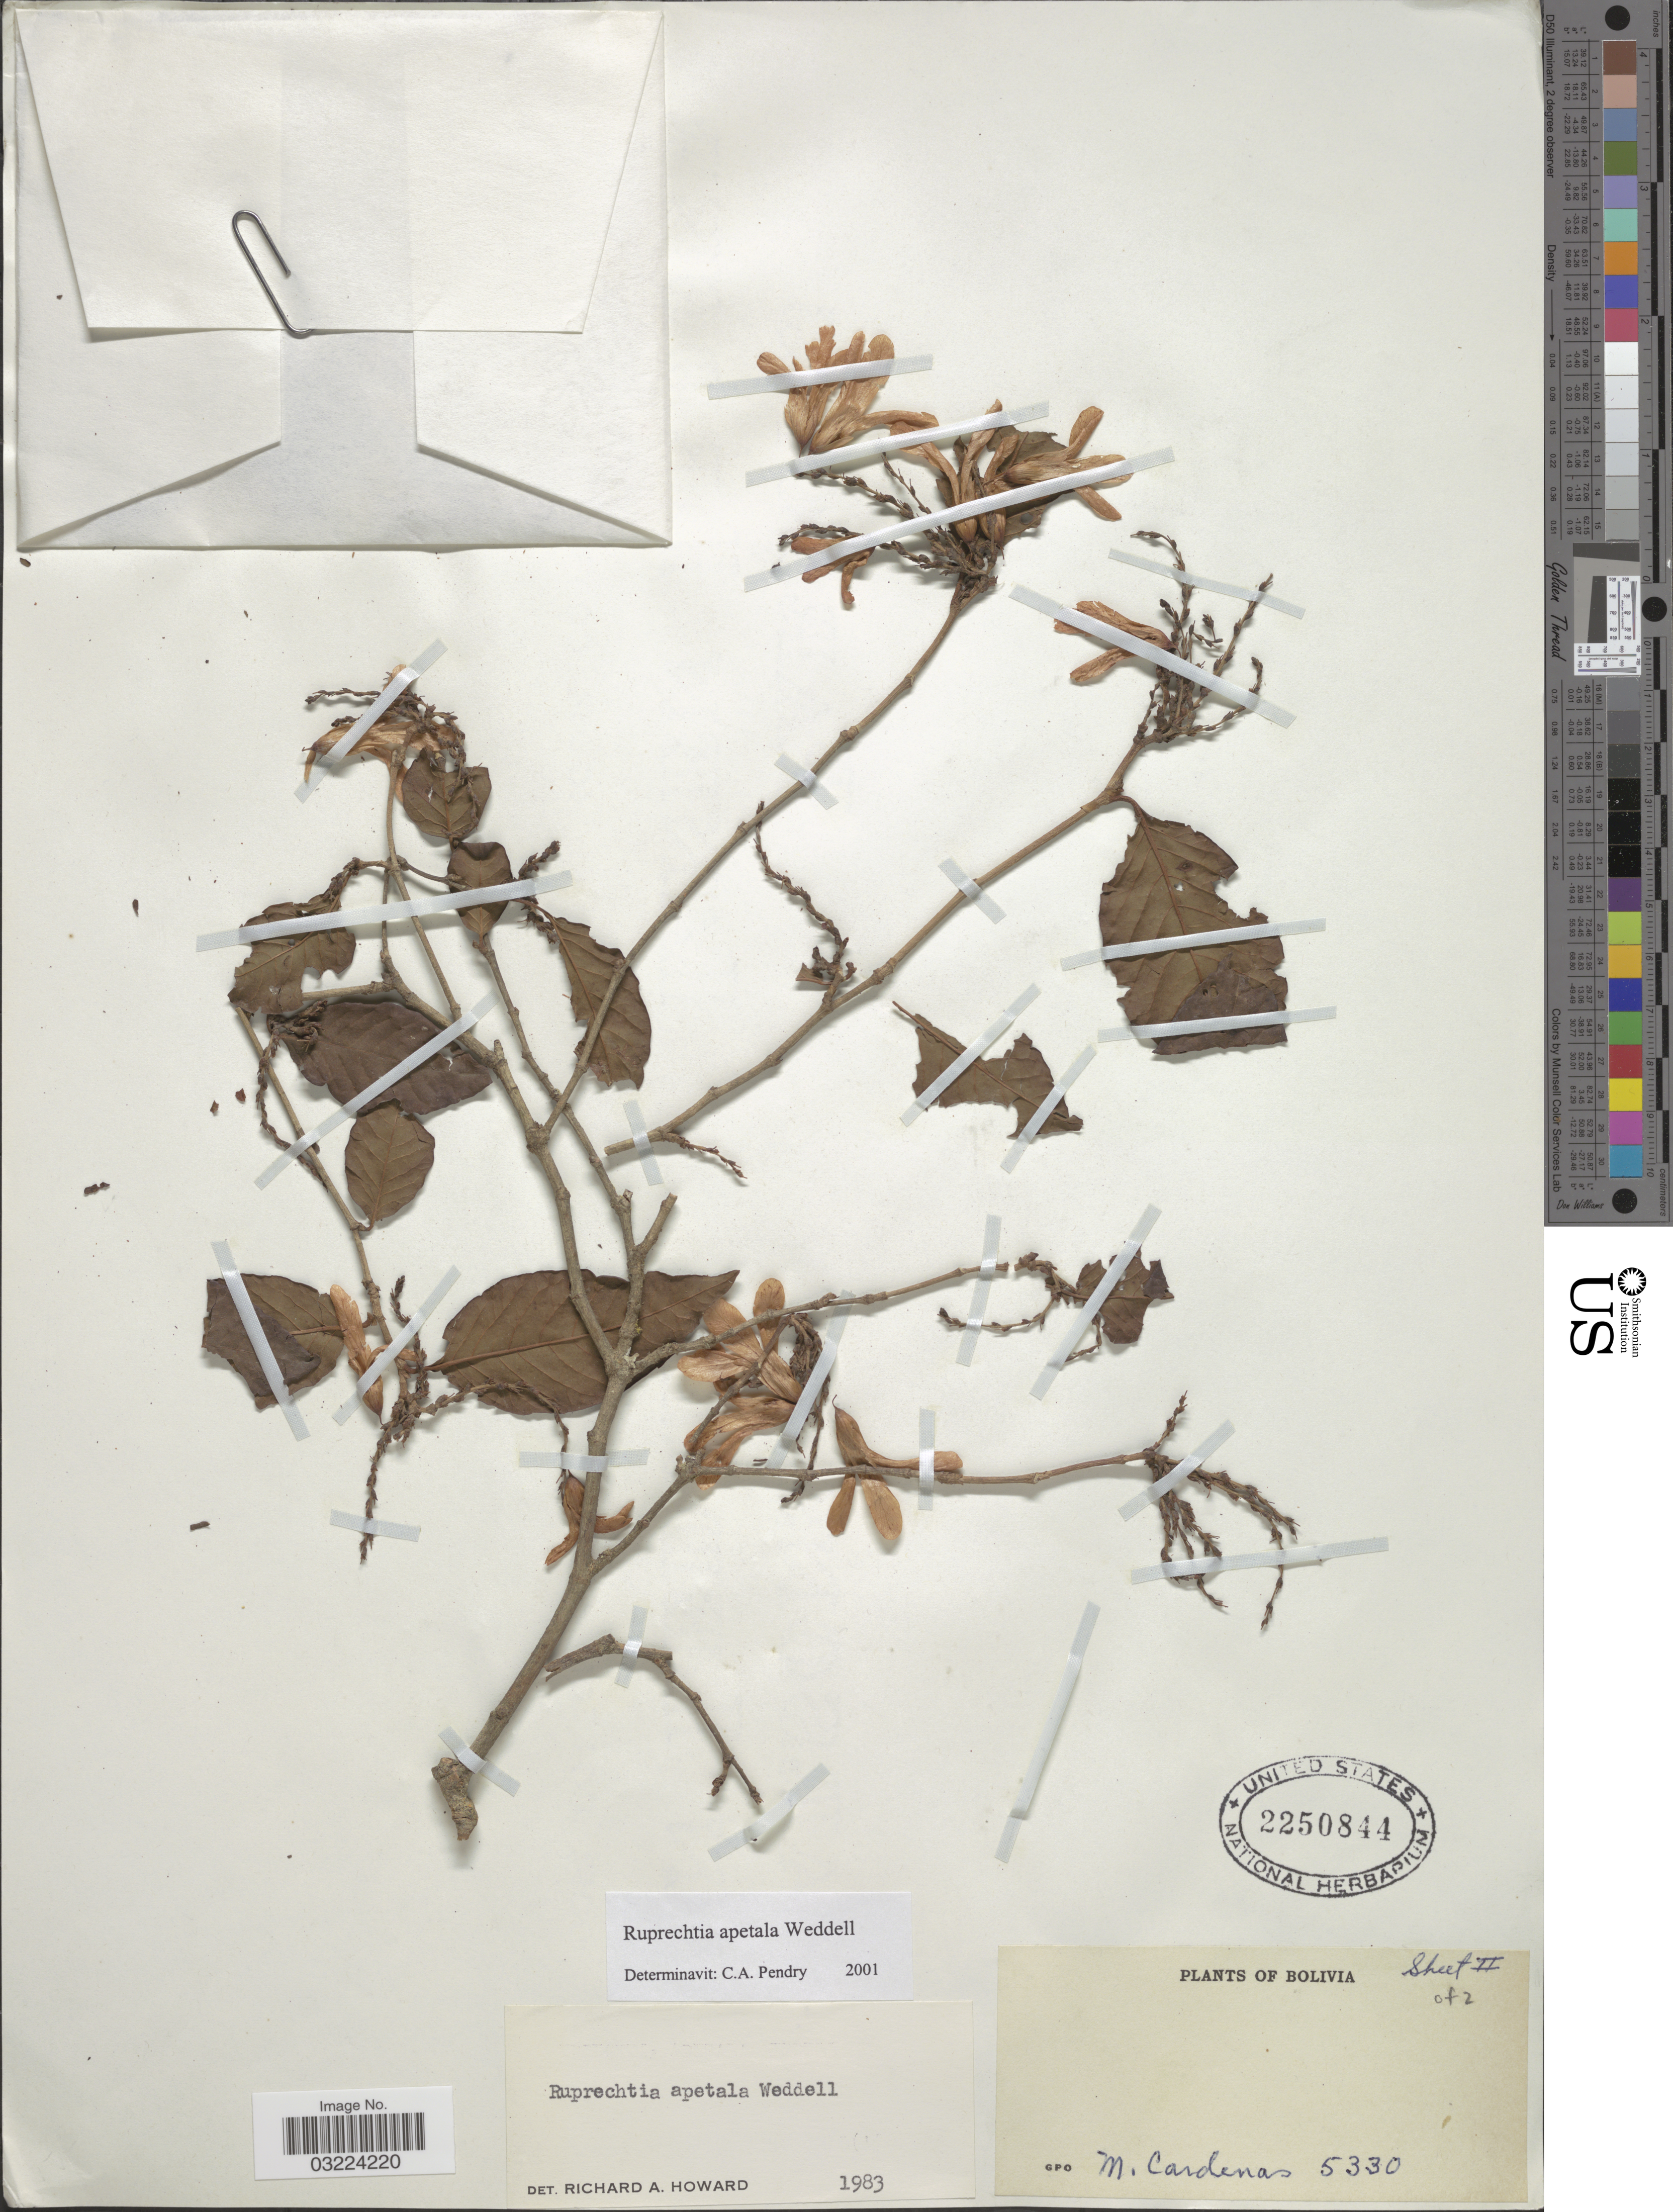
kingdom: Plantae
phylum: Tracheophyta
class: Magnoliopsida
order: Caryophyllales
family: Polygonaceae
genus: Ruprechtia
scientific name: Ruprechtia apetala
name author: Wedd.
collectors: M. Cárdenas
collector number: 5330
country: Bolivia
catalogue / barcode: US 2250844